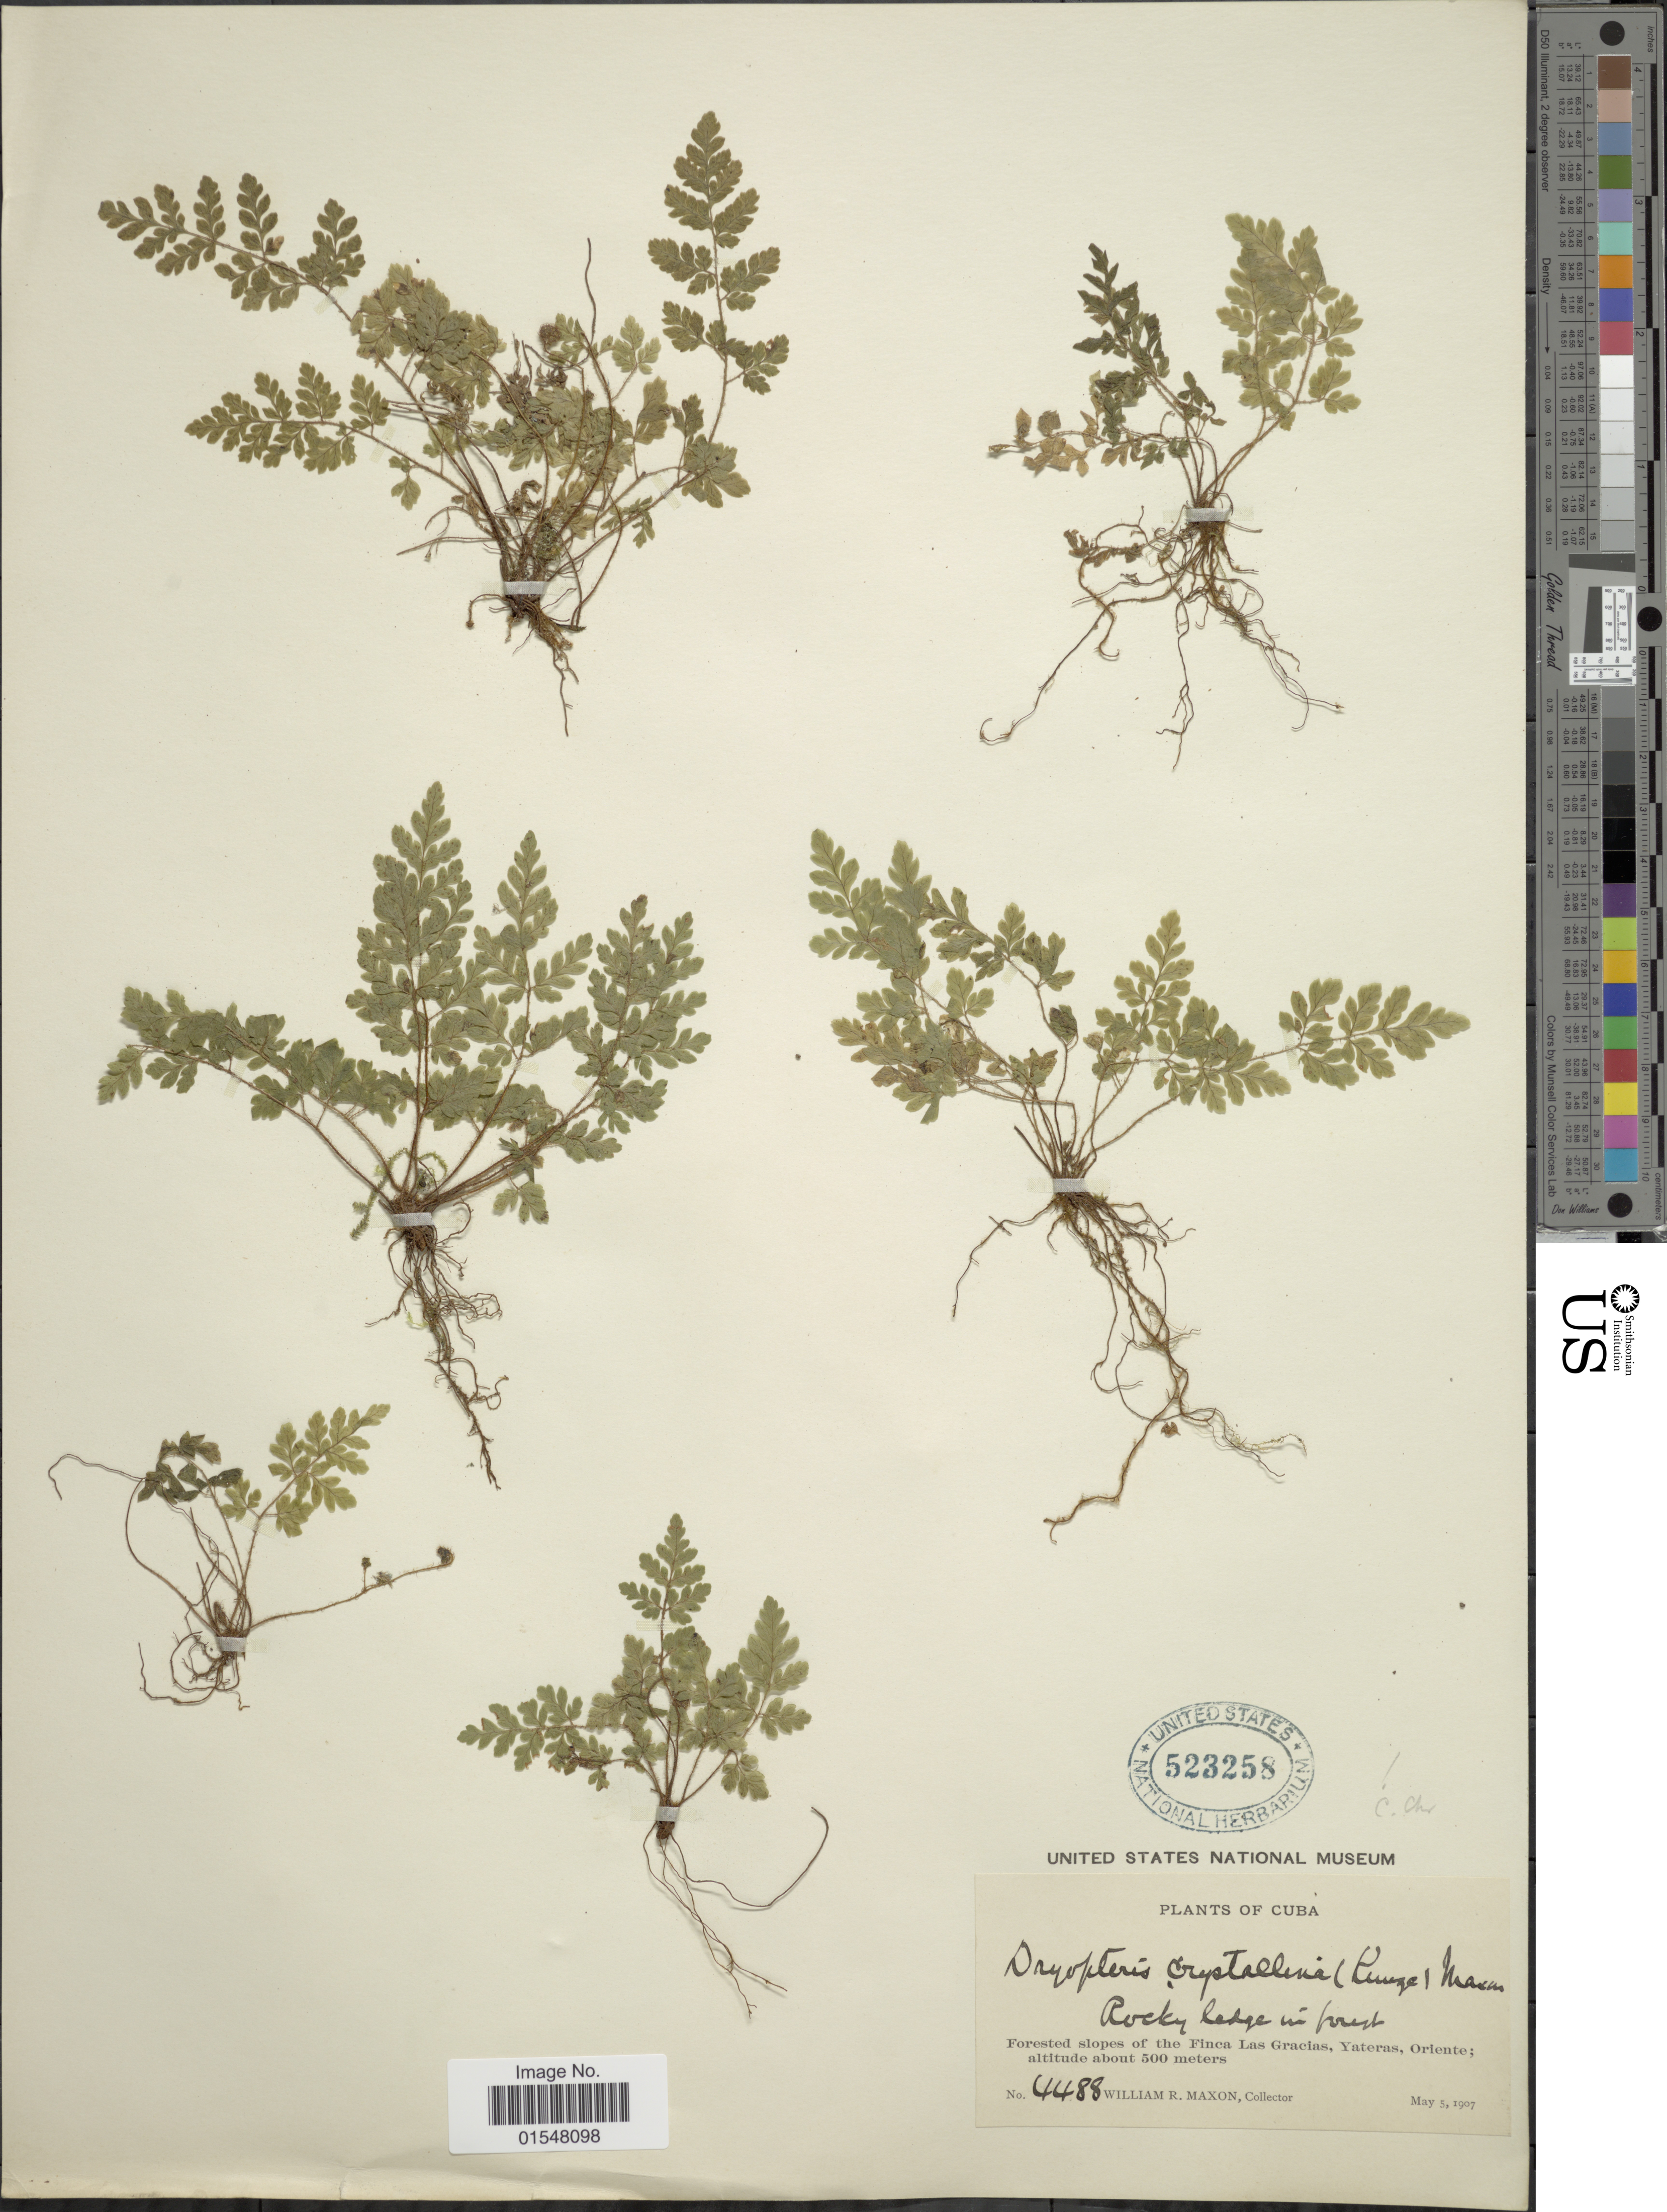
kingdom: Plantae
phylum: Tracheophyta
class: Polypodiopsida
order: Polypodiales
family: Dryopteridaceae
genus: Ctenitis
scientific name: Ctenitis crystallina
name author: (Kunze) Proctor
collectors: W. R. Maxon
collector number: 4488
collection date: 1907-05-05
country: Cuba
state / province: Oriente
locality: Rocky ledge in forest, forested slopes of the Finca Las Gracias, Yateras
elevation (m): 500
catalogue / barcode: US 523258